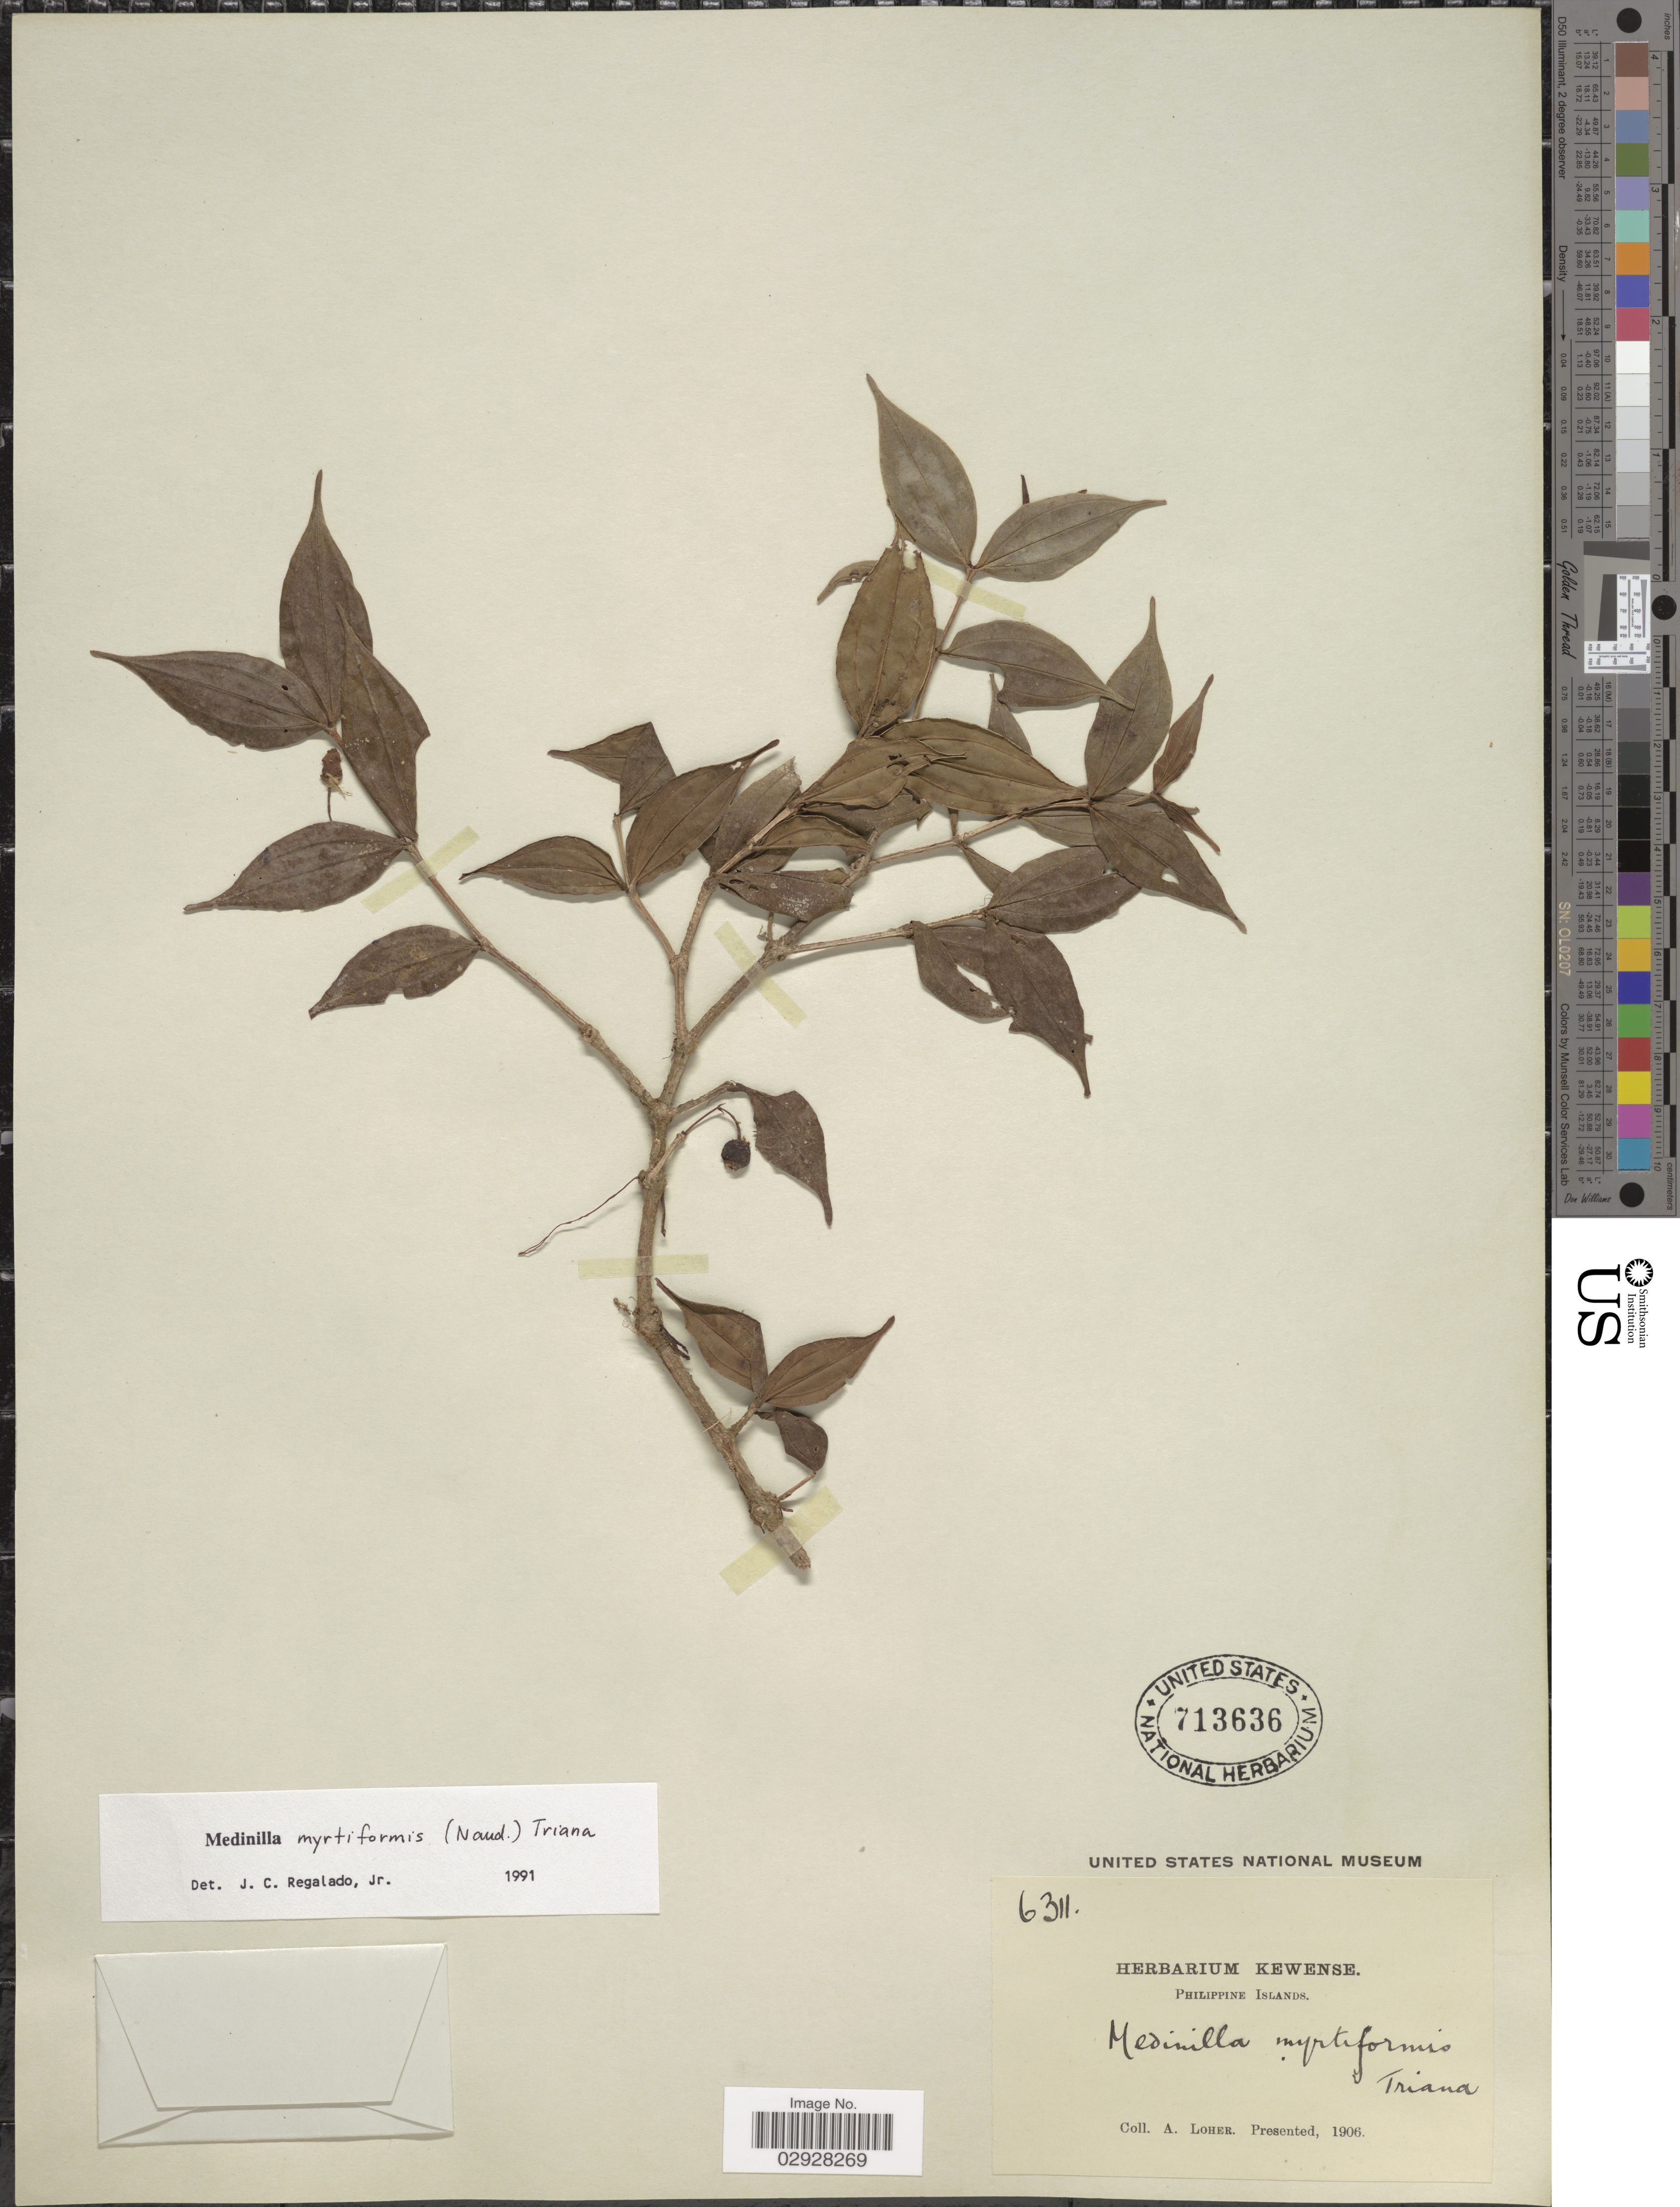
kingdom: Plantae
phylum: Tracheophyta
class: Magnoliopsida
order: Myrtales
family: Melastomataceae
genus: Medinilla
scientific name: Medinilla myrtiformis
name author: (Naudin) Triana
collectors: A. Loher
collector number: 6311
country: Philippines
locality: Philippine Islands.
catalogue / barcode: US 713636